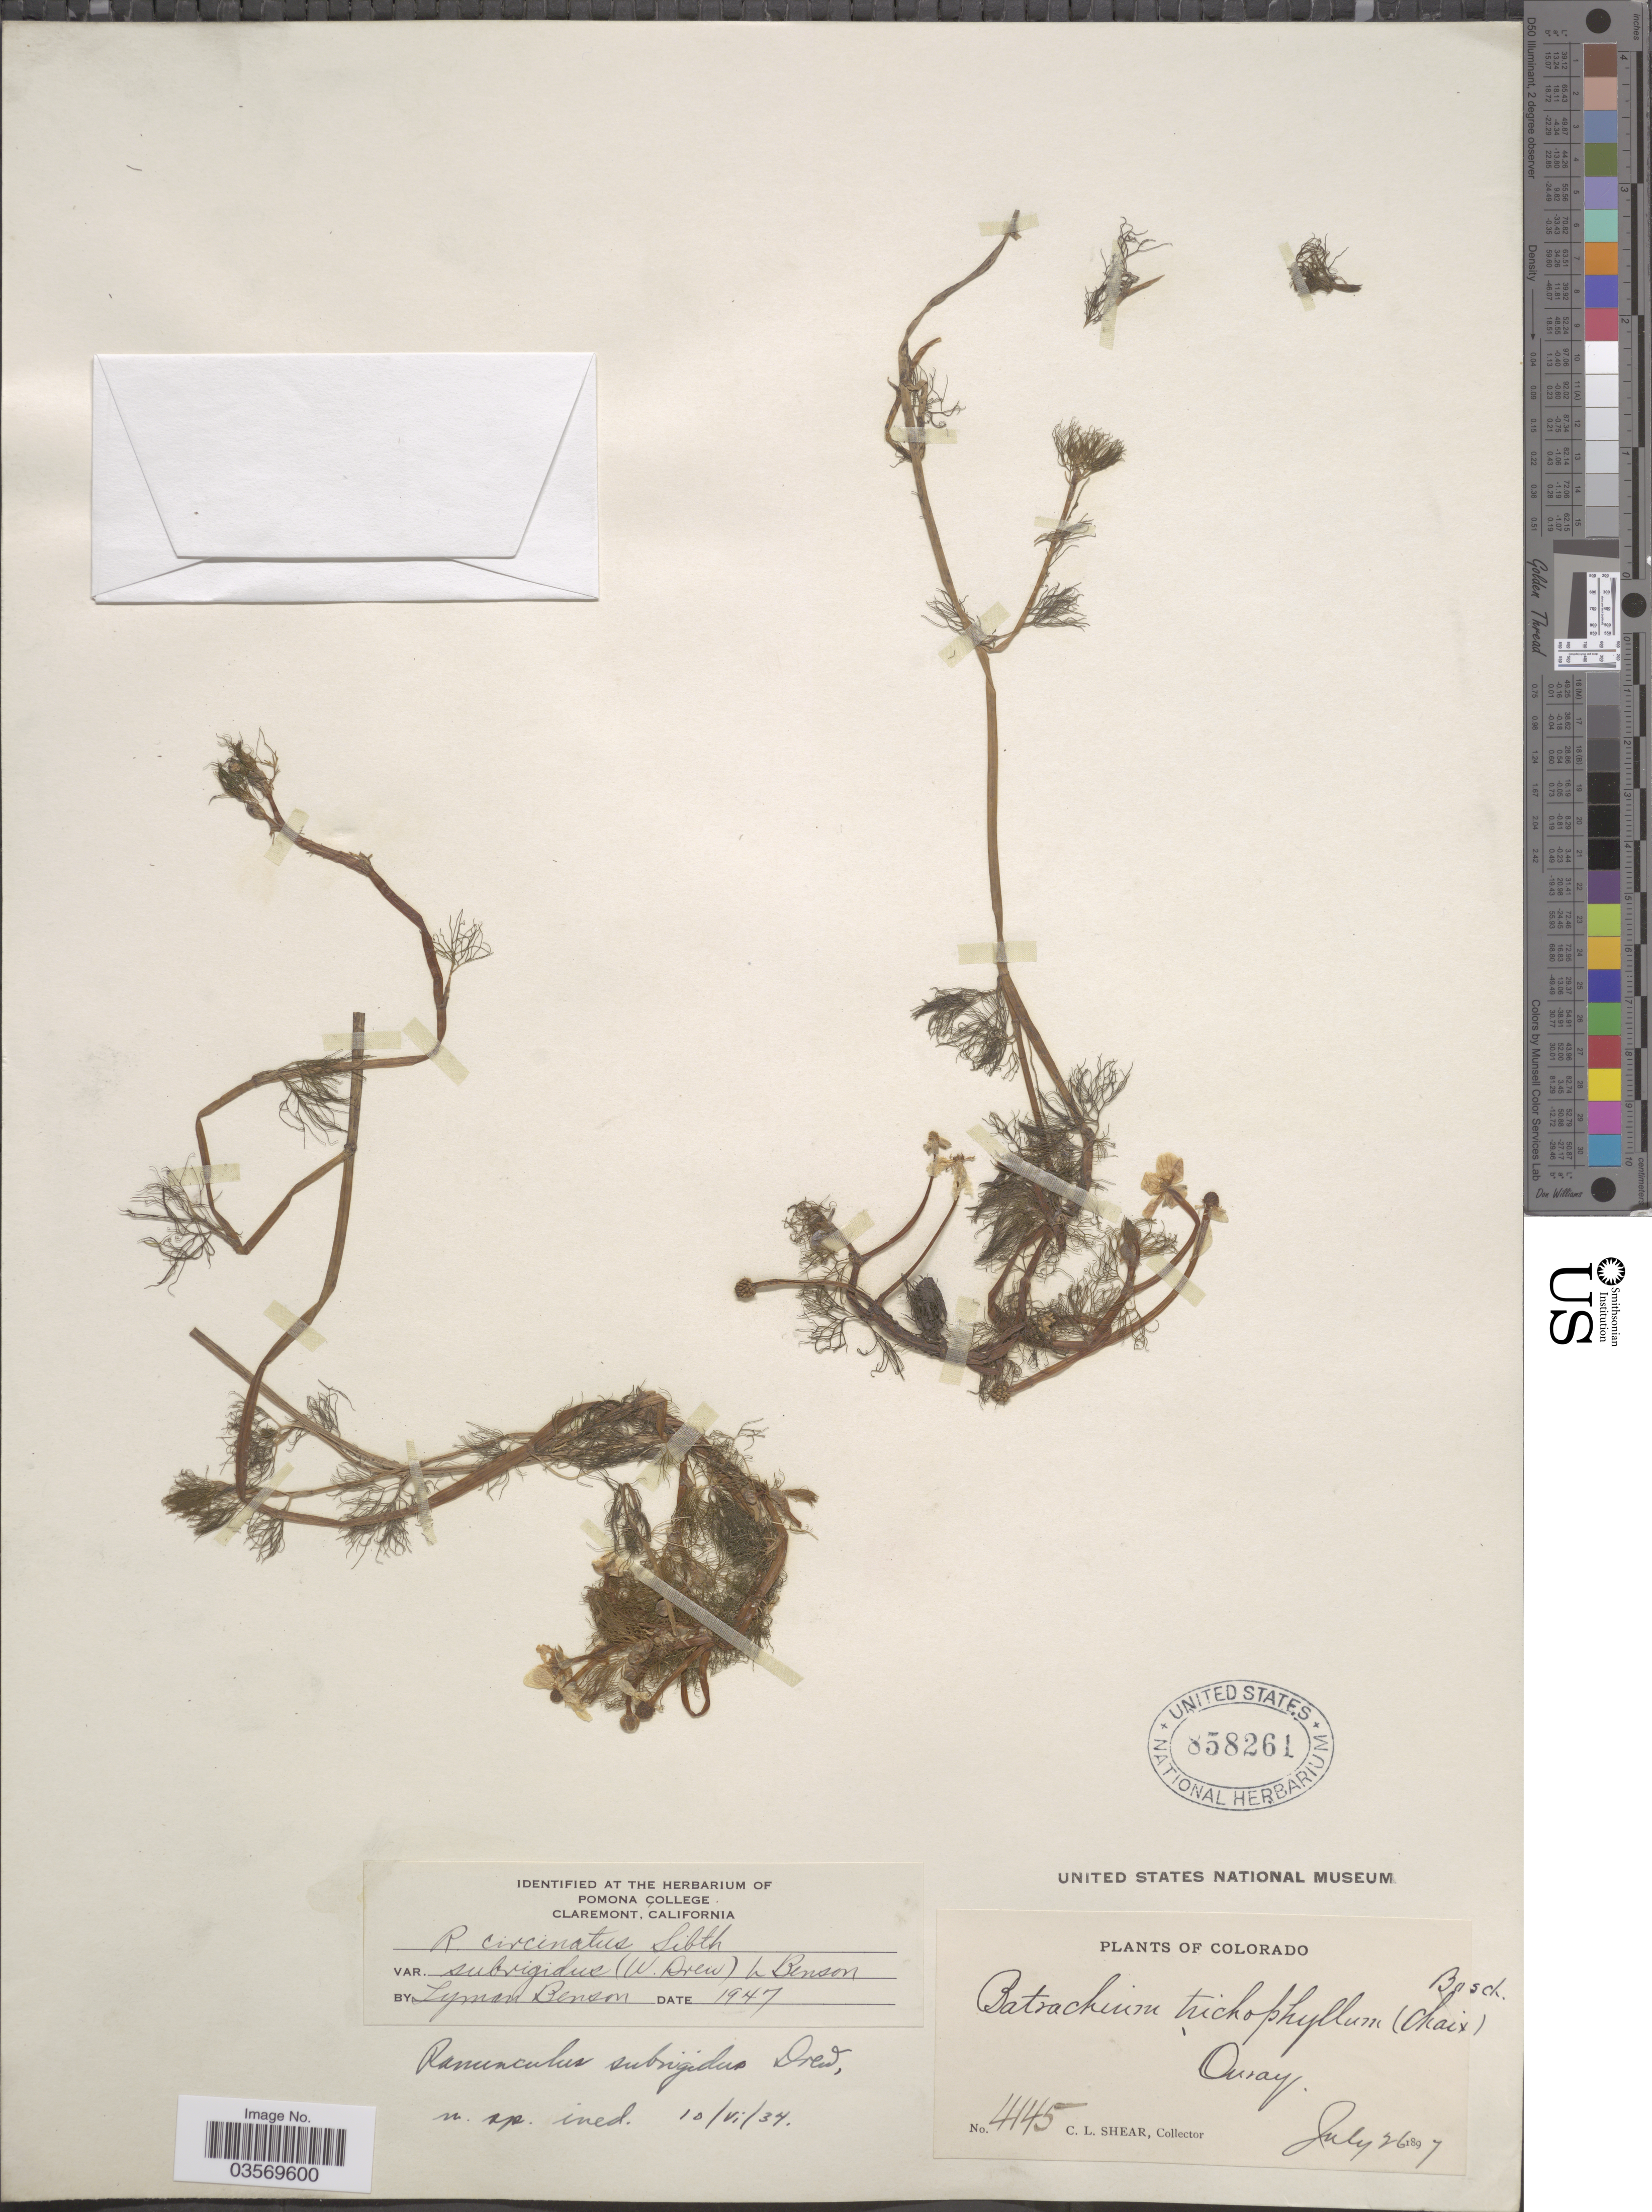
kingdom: Plantae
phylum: Tracheophyta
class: Magnoliopsida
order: Ranunculales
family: Ranunculaceae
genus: Ranunculus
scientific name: Ranunculus subrigidus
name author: W.B. Drew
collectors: C. L. Shear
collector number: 4145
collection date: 1897-07-26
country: United States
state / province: Colorado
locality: Ouray.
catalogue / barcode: US 858261